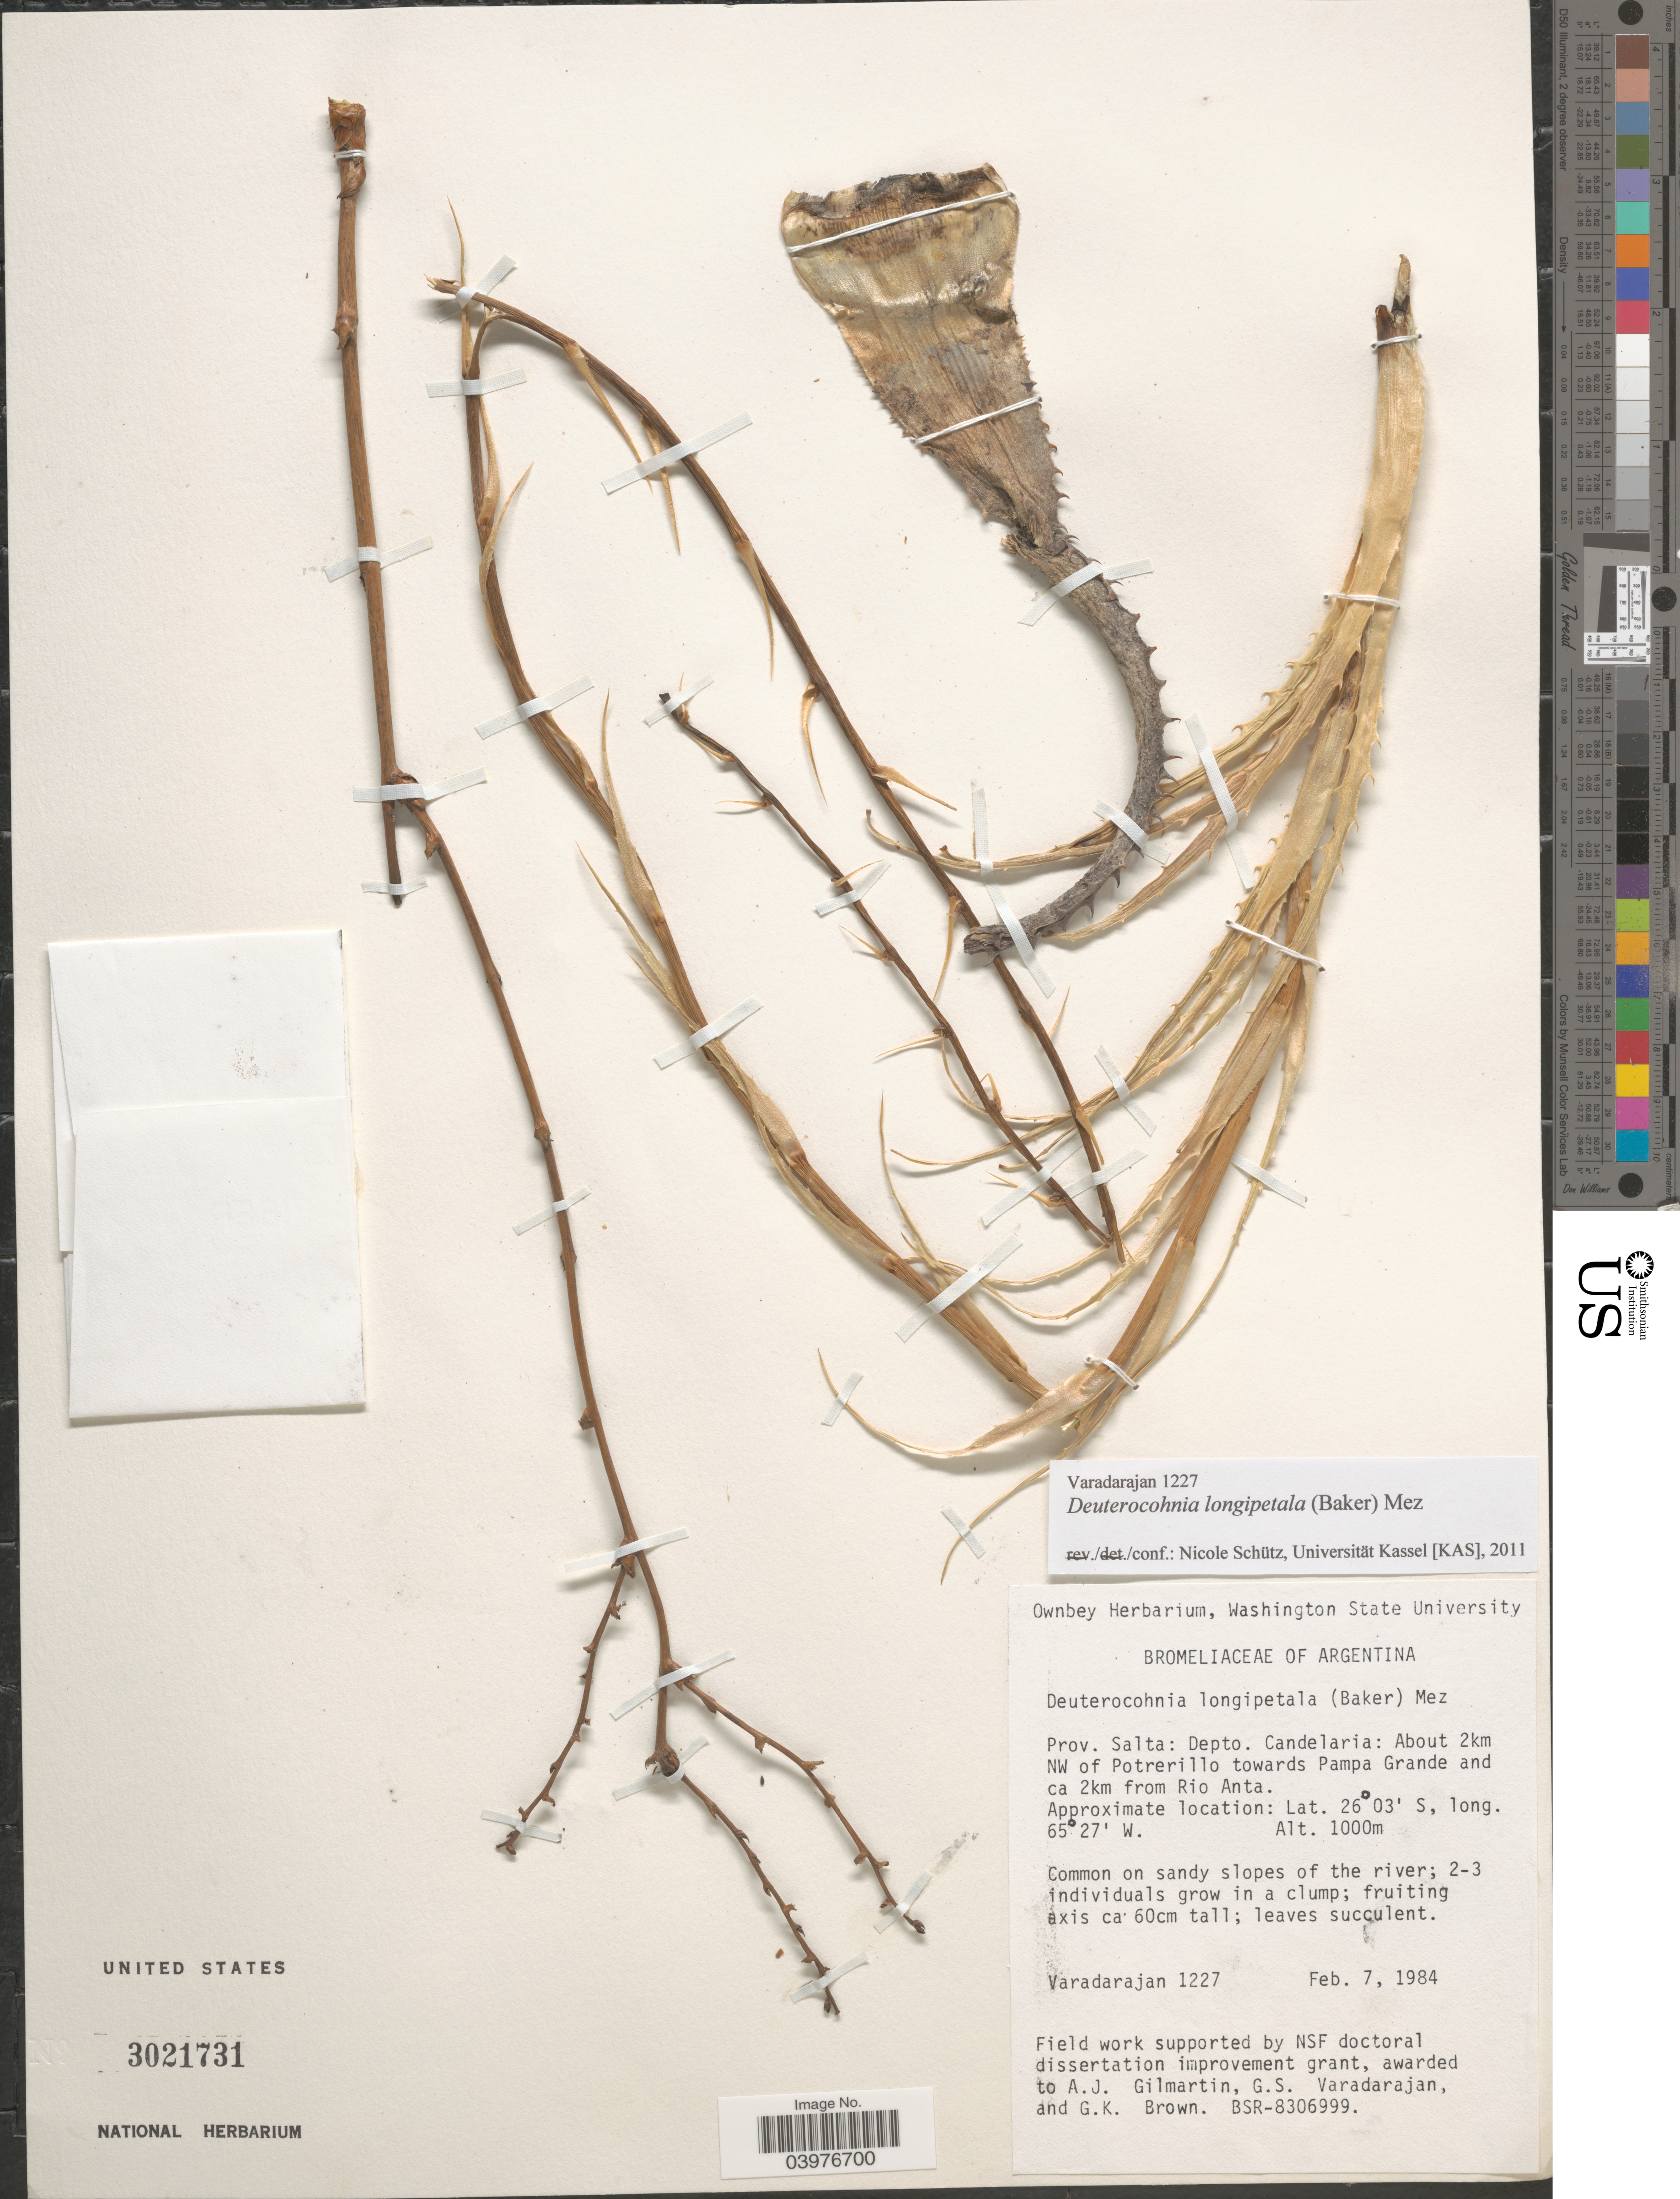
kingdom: Plantae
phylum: Tracheophyta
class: Liliopsida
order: Poales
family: Bromeliaceae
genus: Deuterocohnia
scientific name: Deuterocohnia longipetala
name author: (Baker) Mez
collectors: G. S. Varadarajan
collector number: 1227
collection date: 1984-02-07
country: Argentina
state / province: Salta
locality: Depto. Candelaria: About 2km NW of Potrerillo towards Pampa Grande and ca 2km from Rio Anta.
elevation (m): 1000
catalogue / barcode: US 3021731